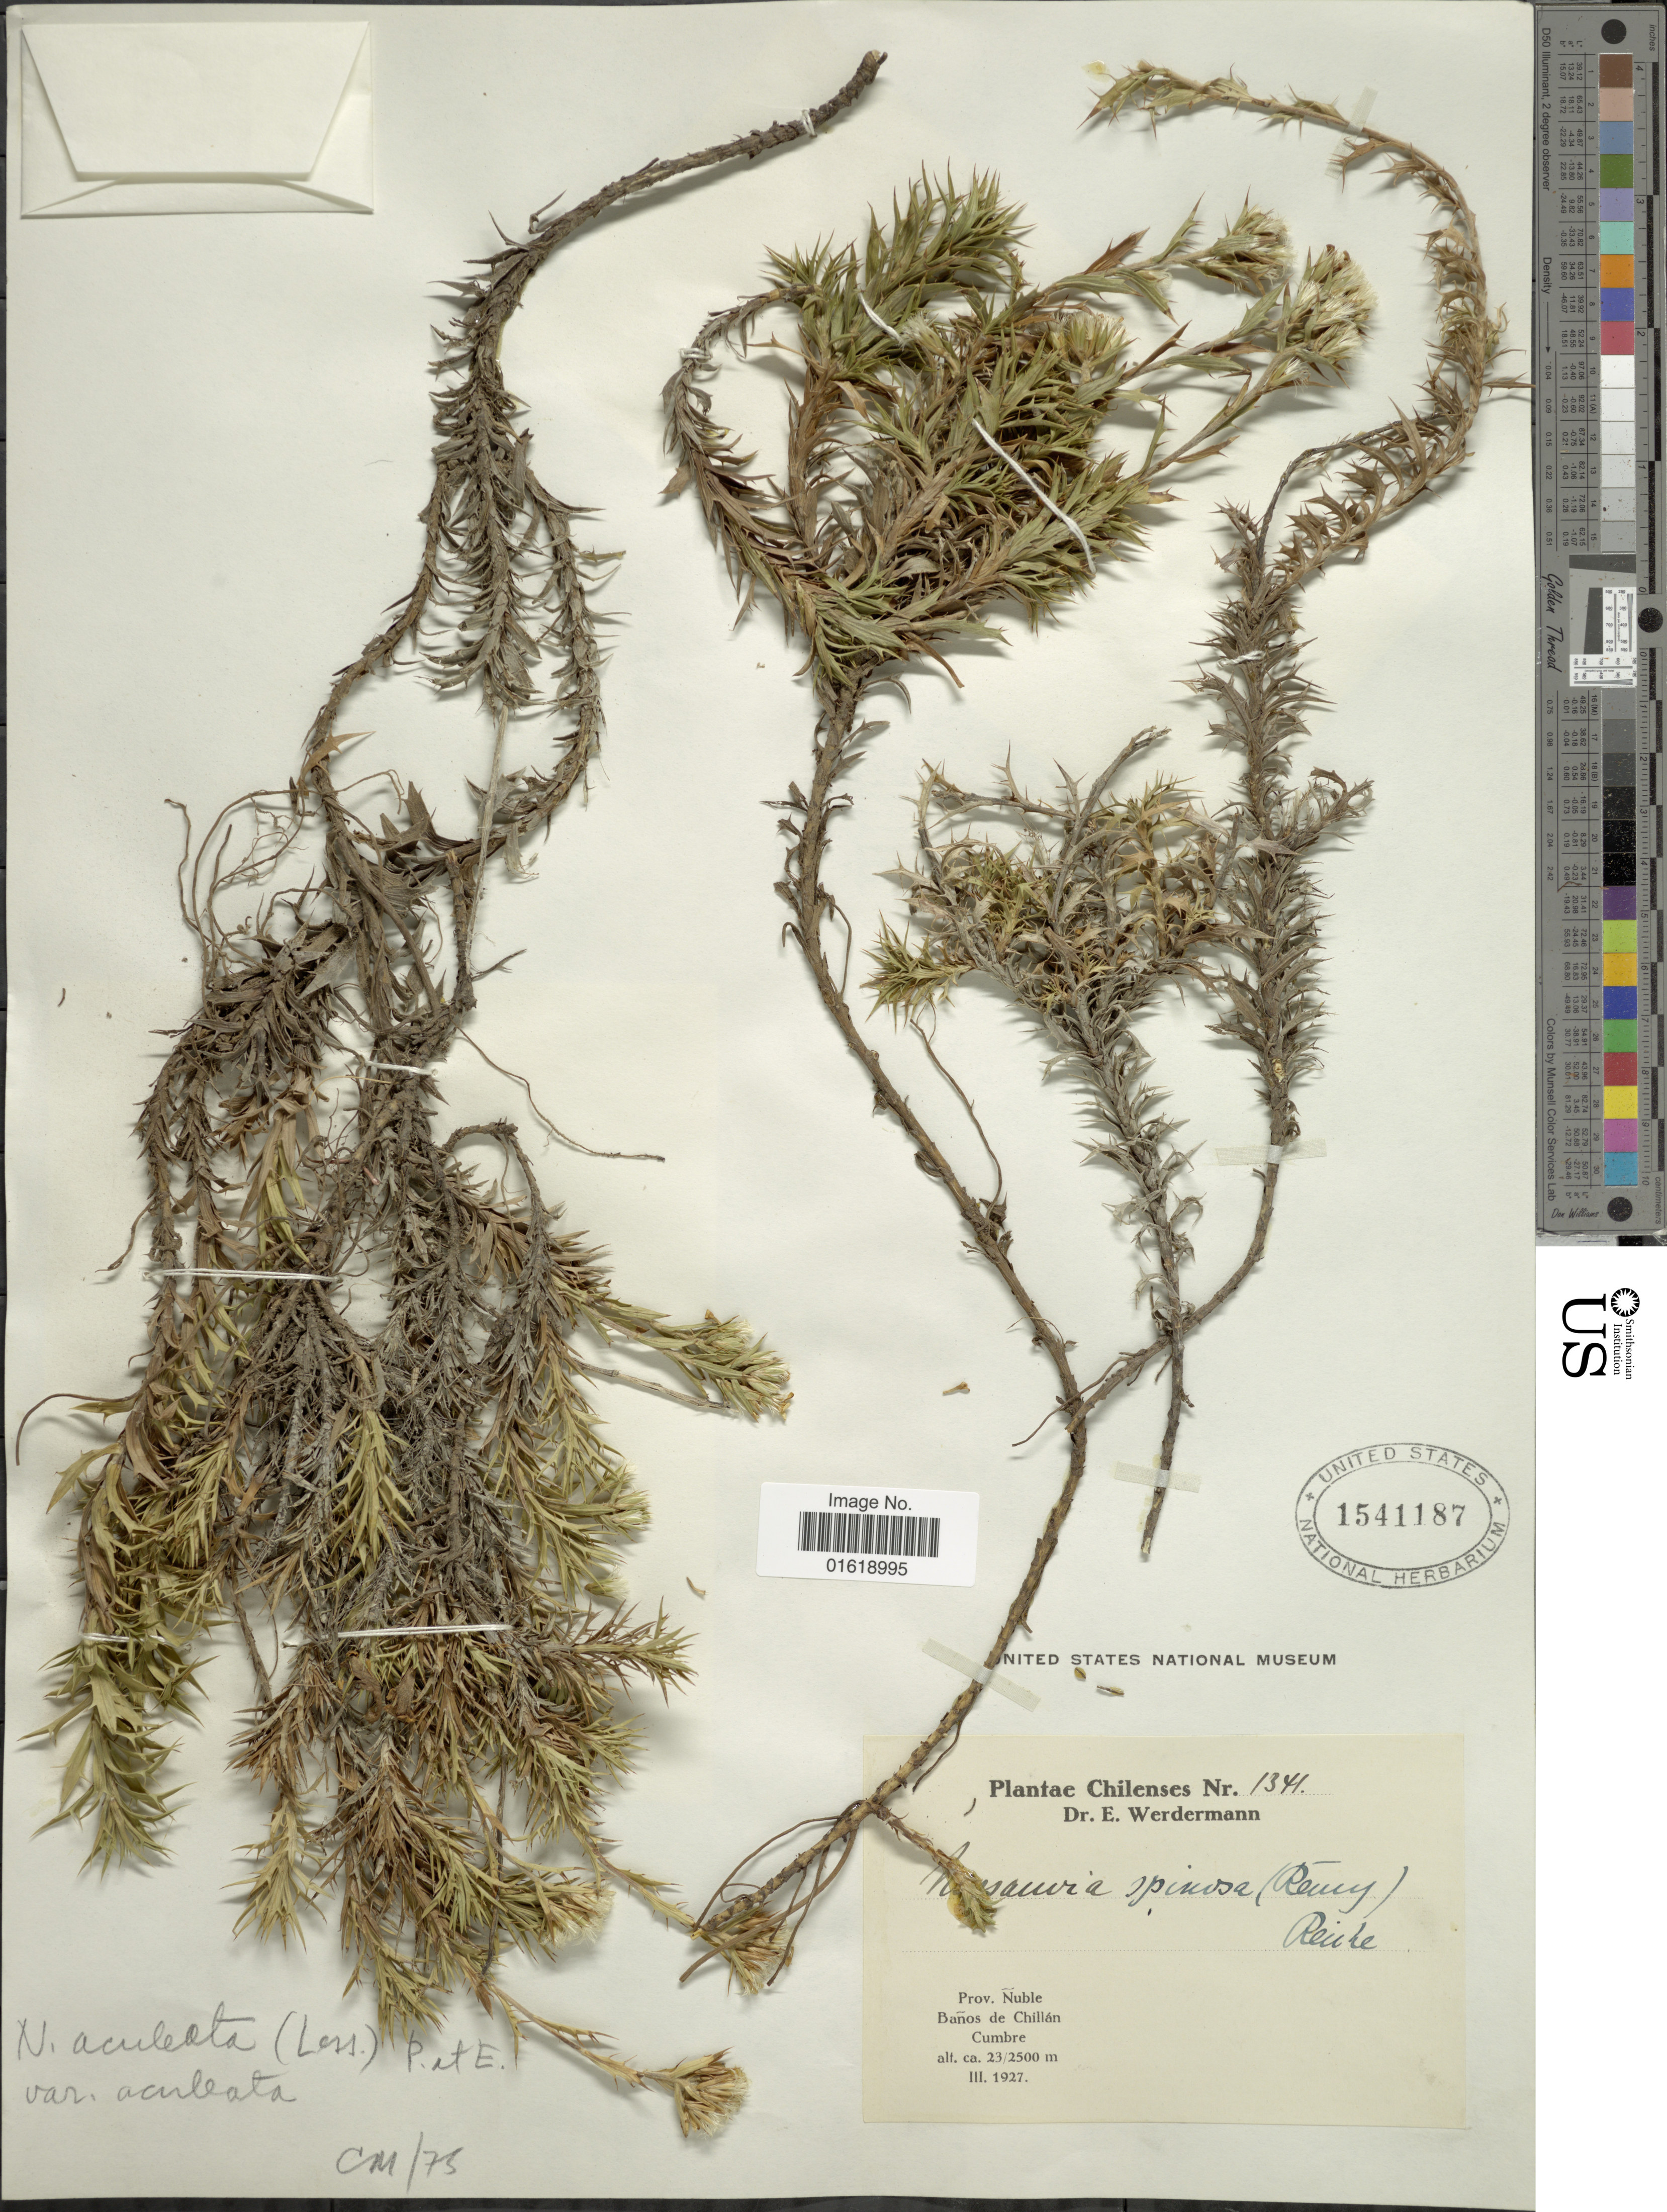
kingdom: Plantae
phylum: Tracheophyta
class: Magnoliopsida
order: Asterales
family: Asteraceae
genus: Nassauvia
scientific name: Nassauvia aculeata var. aculeata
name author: (Less.) Poepp. & Endl.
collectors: E. Werdermann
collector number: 1341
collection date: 1927-03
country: Chile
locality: Prov. Nuble. Baños de Chillán. Cumbre.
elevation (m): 2300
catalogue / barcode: US 1541187